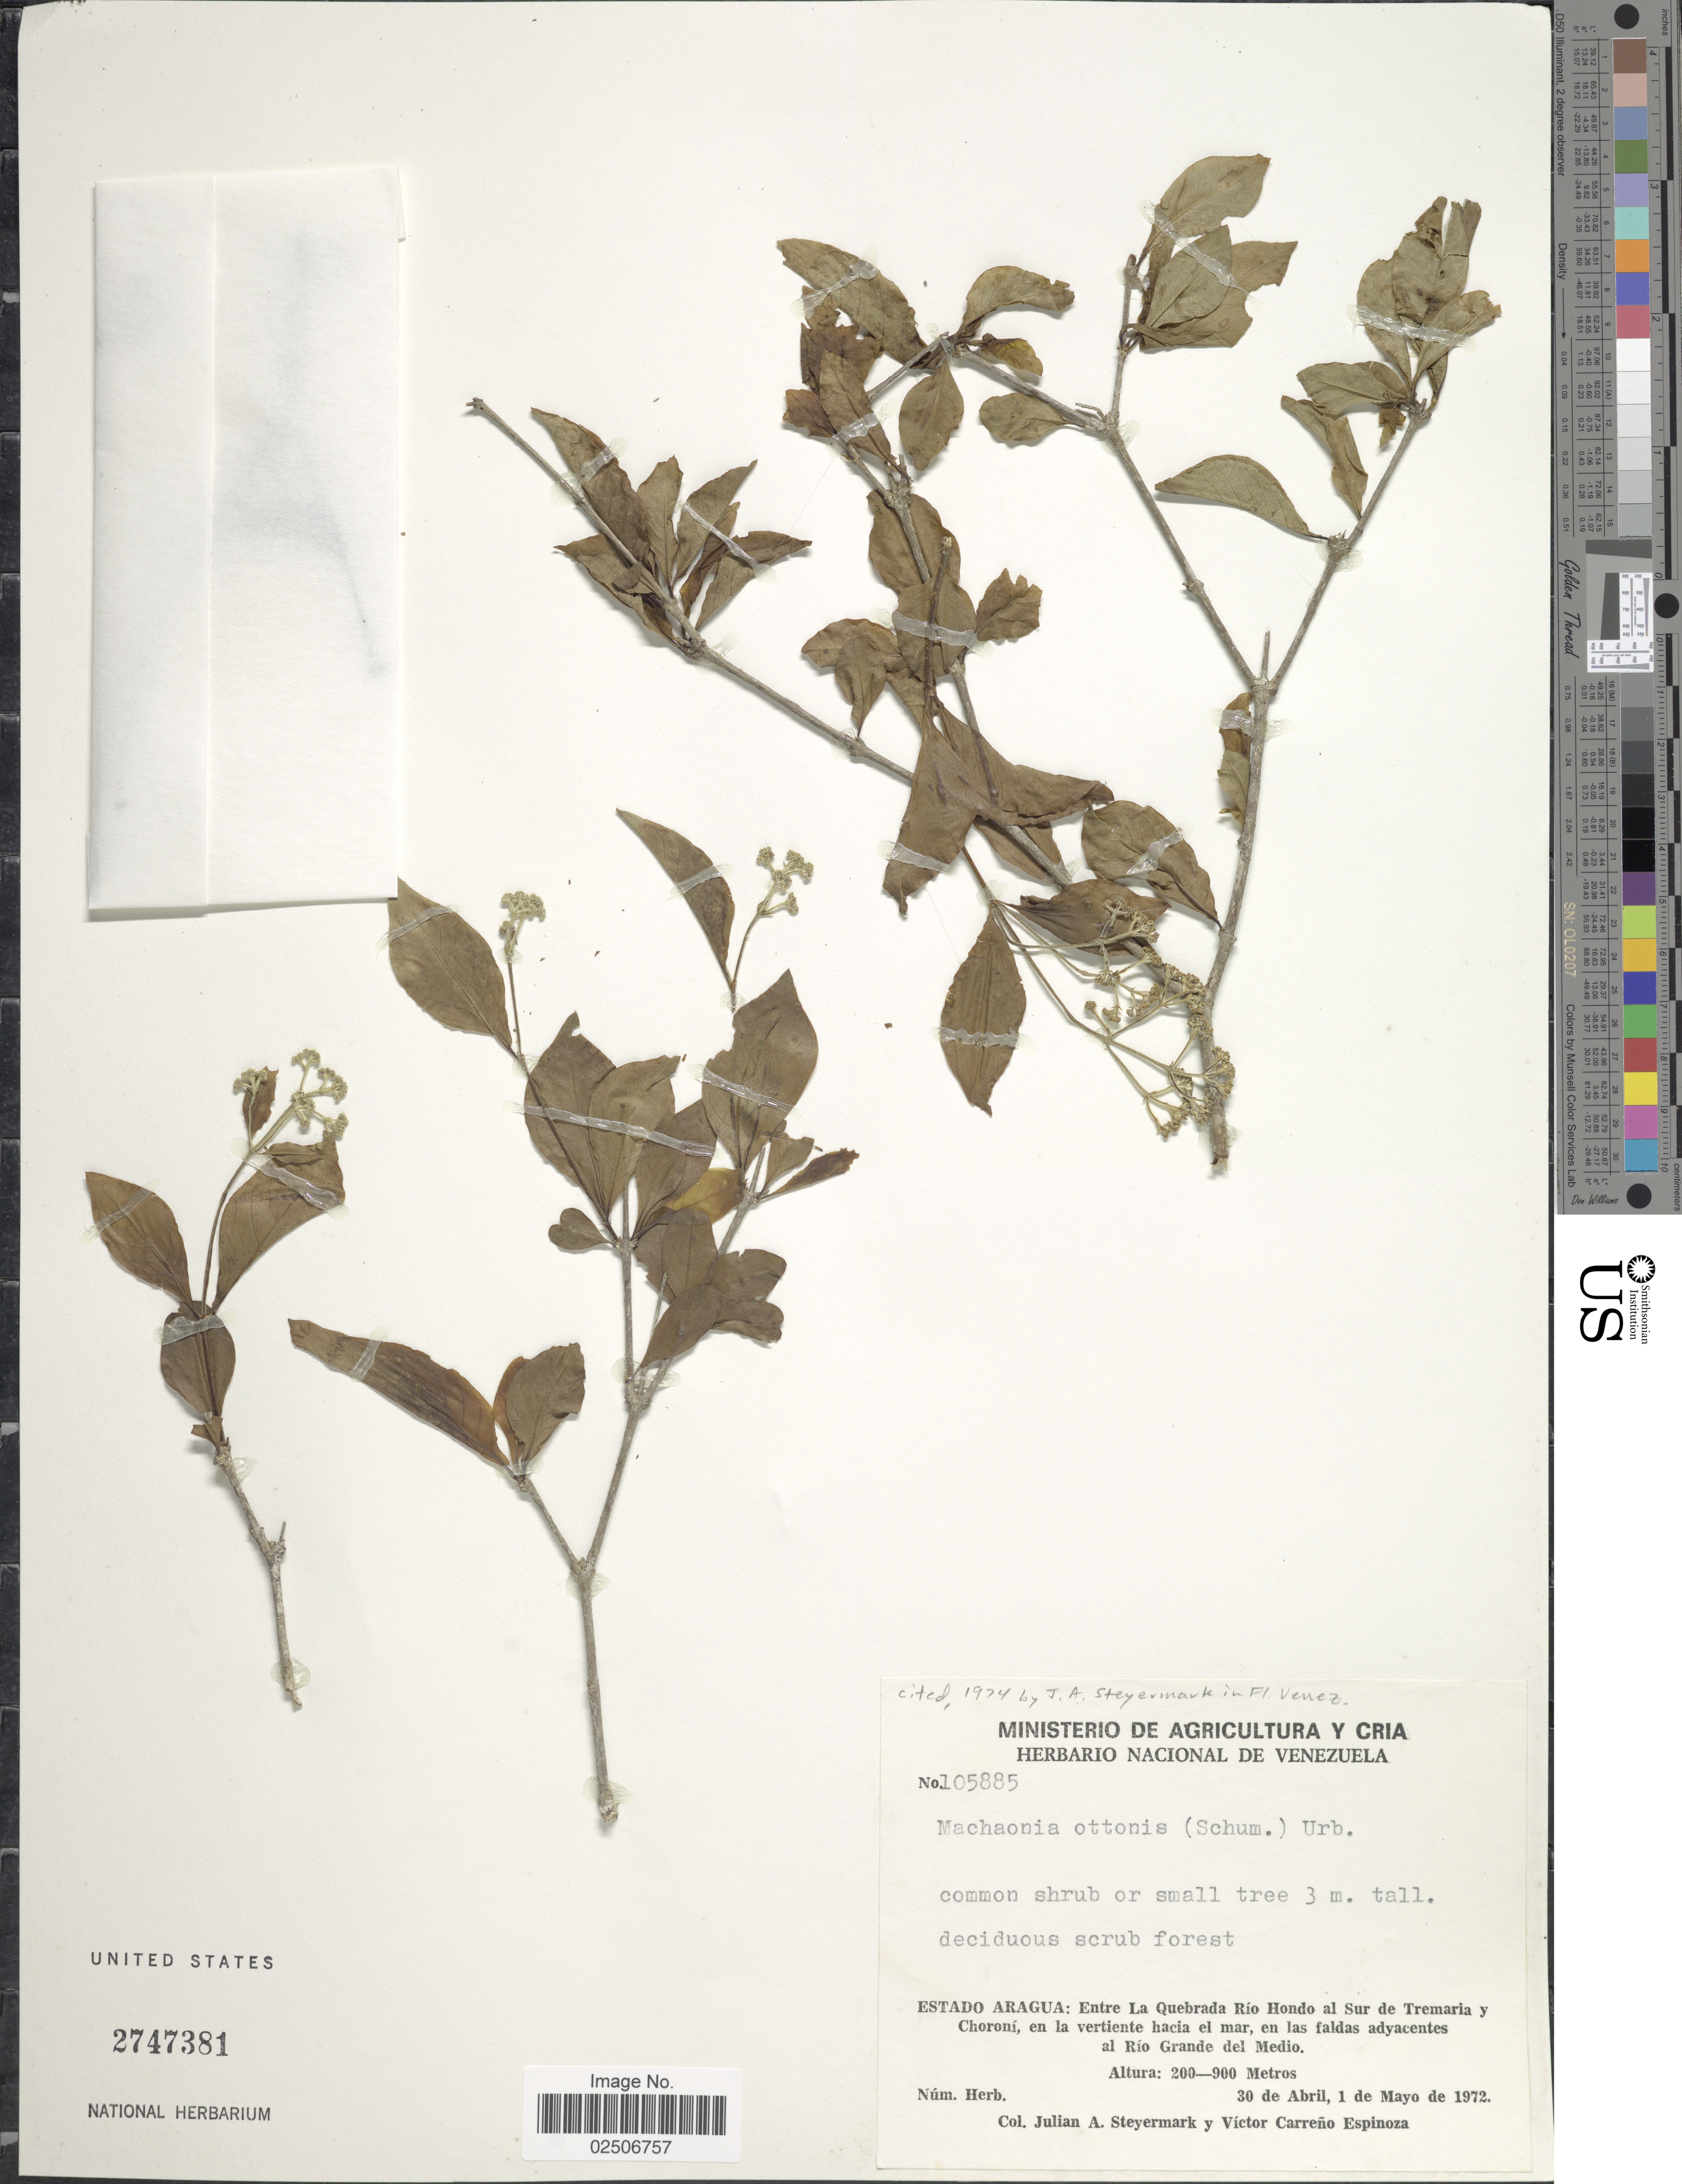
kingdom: Plantae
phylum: Tracheophyta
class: Magnoliopsida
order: Gentianales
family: Rubiaceae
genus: Machaonia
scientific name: Machaonia ottonis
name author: (K. Schum.) Urb.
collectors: J. Steyermark, V. Carreño E. & V. Espinoza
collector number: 105885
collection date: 1972-04-30/1972-05-01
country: Venezuela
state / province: Aragua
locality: Entre La Quebrada Rio Hondo al Sur de Tremaria y Choroni, en la vertiente hacia el mar, en las faldas adyacentes al Rio Grande del Medio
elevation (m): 200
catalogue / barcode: US 2747381